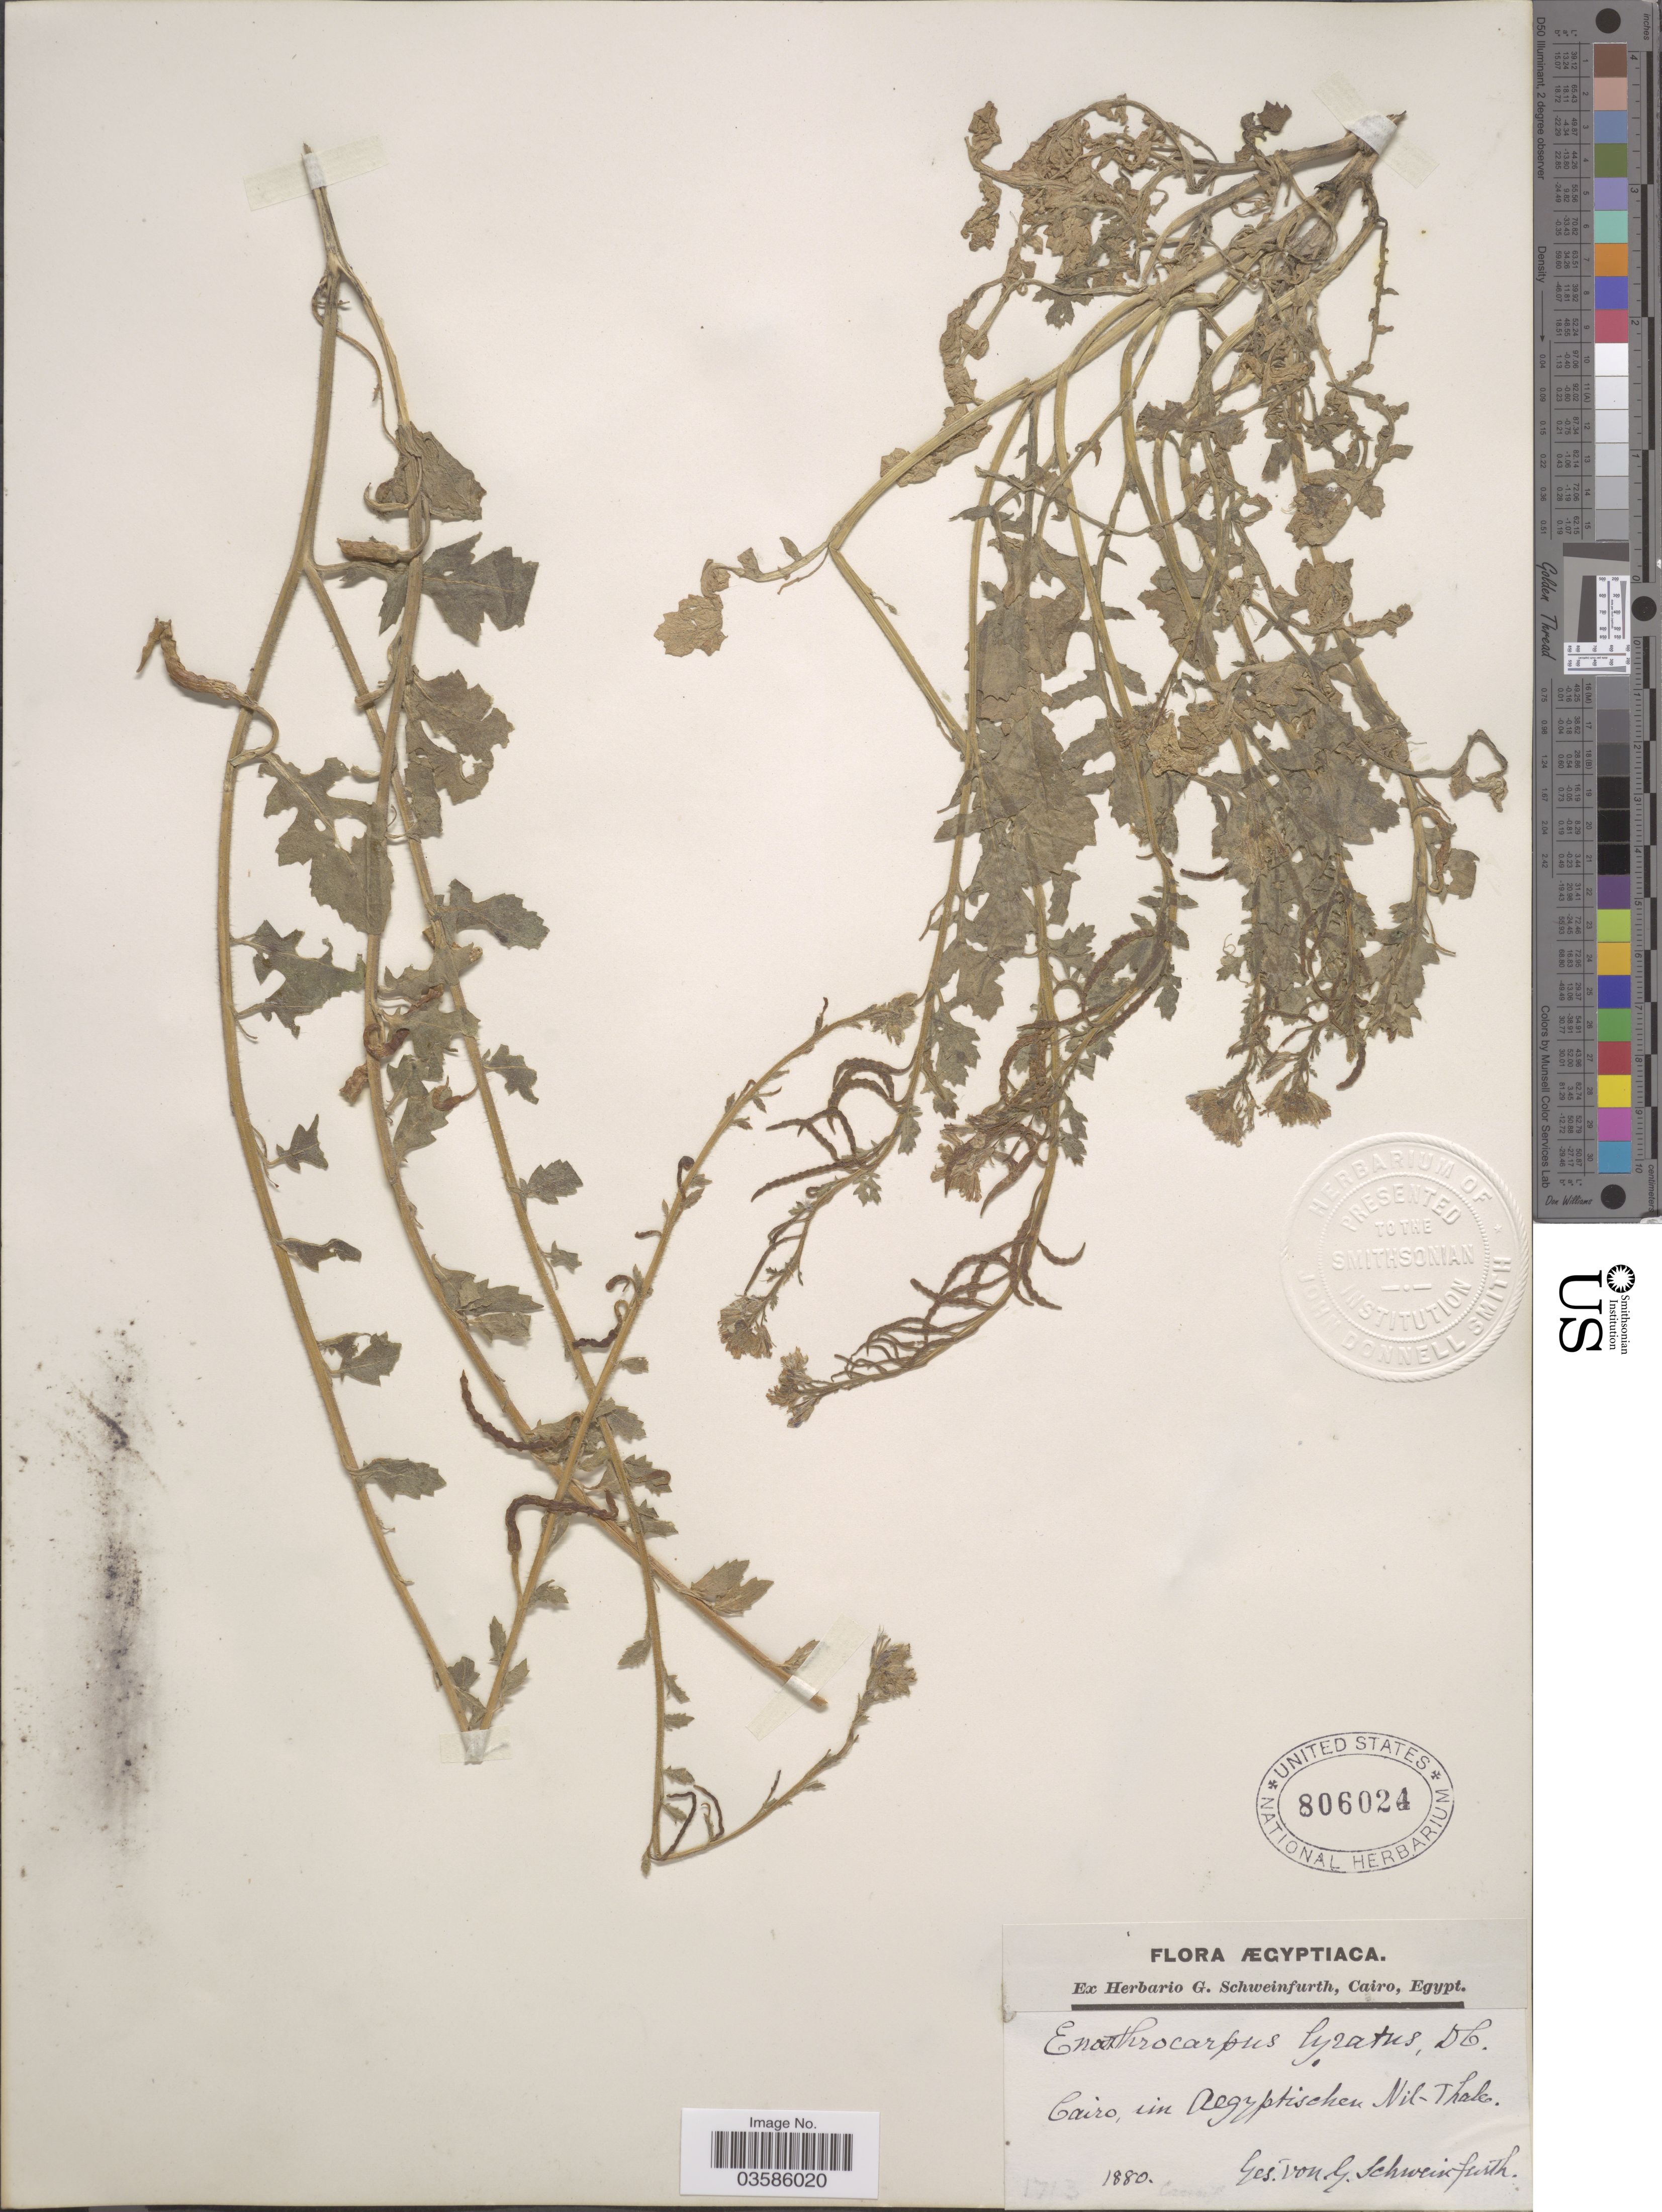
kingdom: Plantae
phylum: Tracheophyta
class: Magnoliopsida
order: Brassicales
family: Brassicaceae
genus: Enarthrocarpus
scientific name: Enarthrocarpus lyratus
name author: (Forssk.) DC.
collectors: G. A. Schweinfurth (herbarium)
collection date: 1880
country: Egypt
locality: Ægyptiaca. Cairo, im ægyptischen Nil-Thale.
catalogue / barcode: US 806024